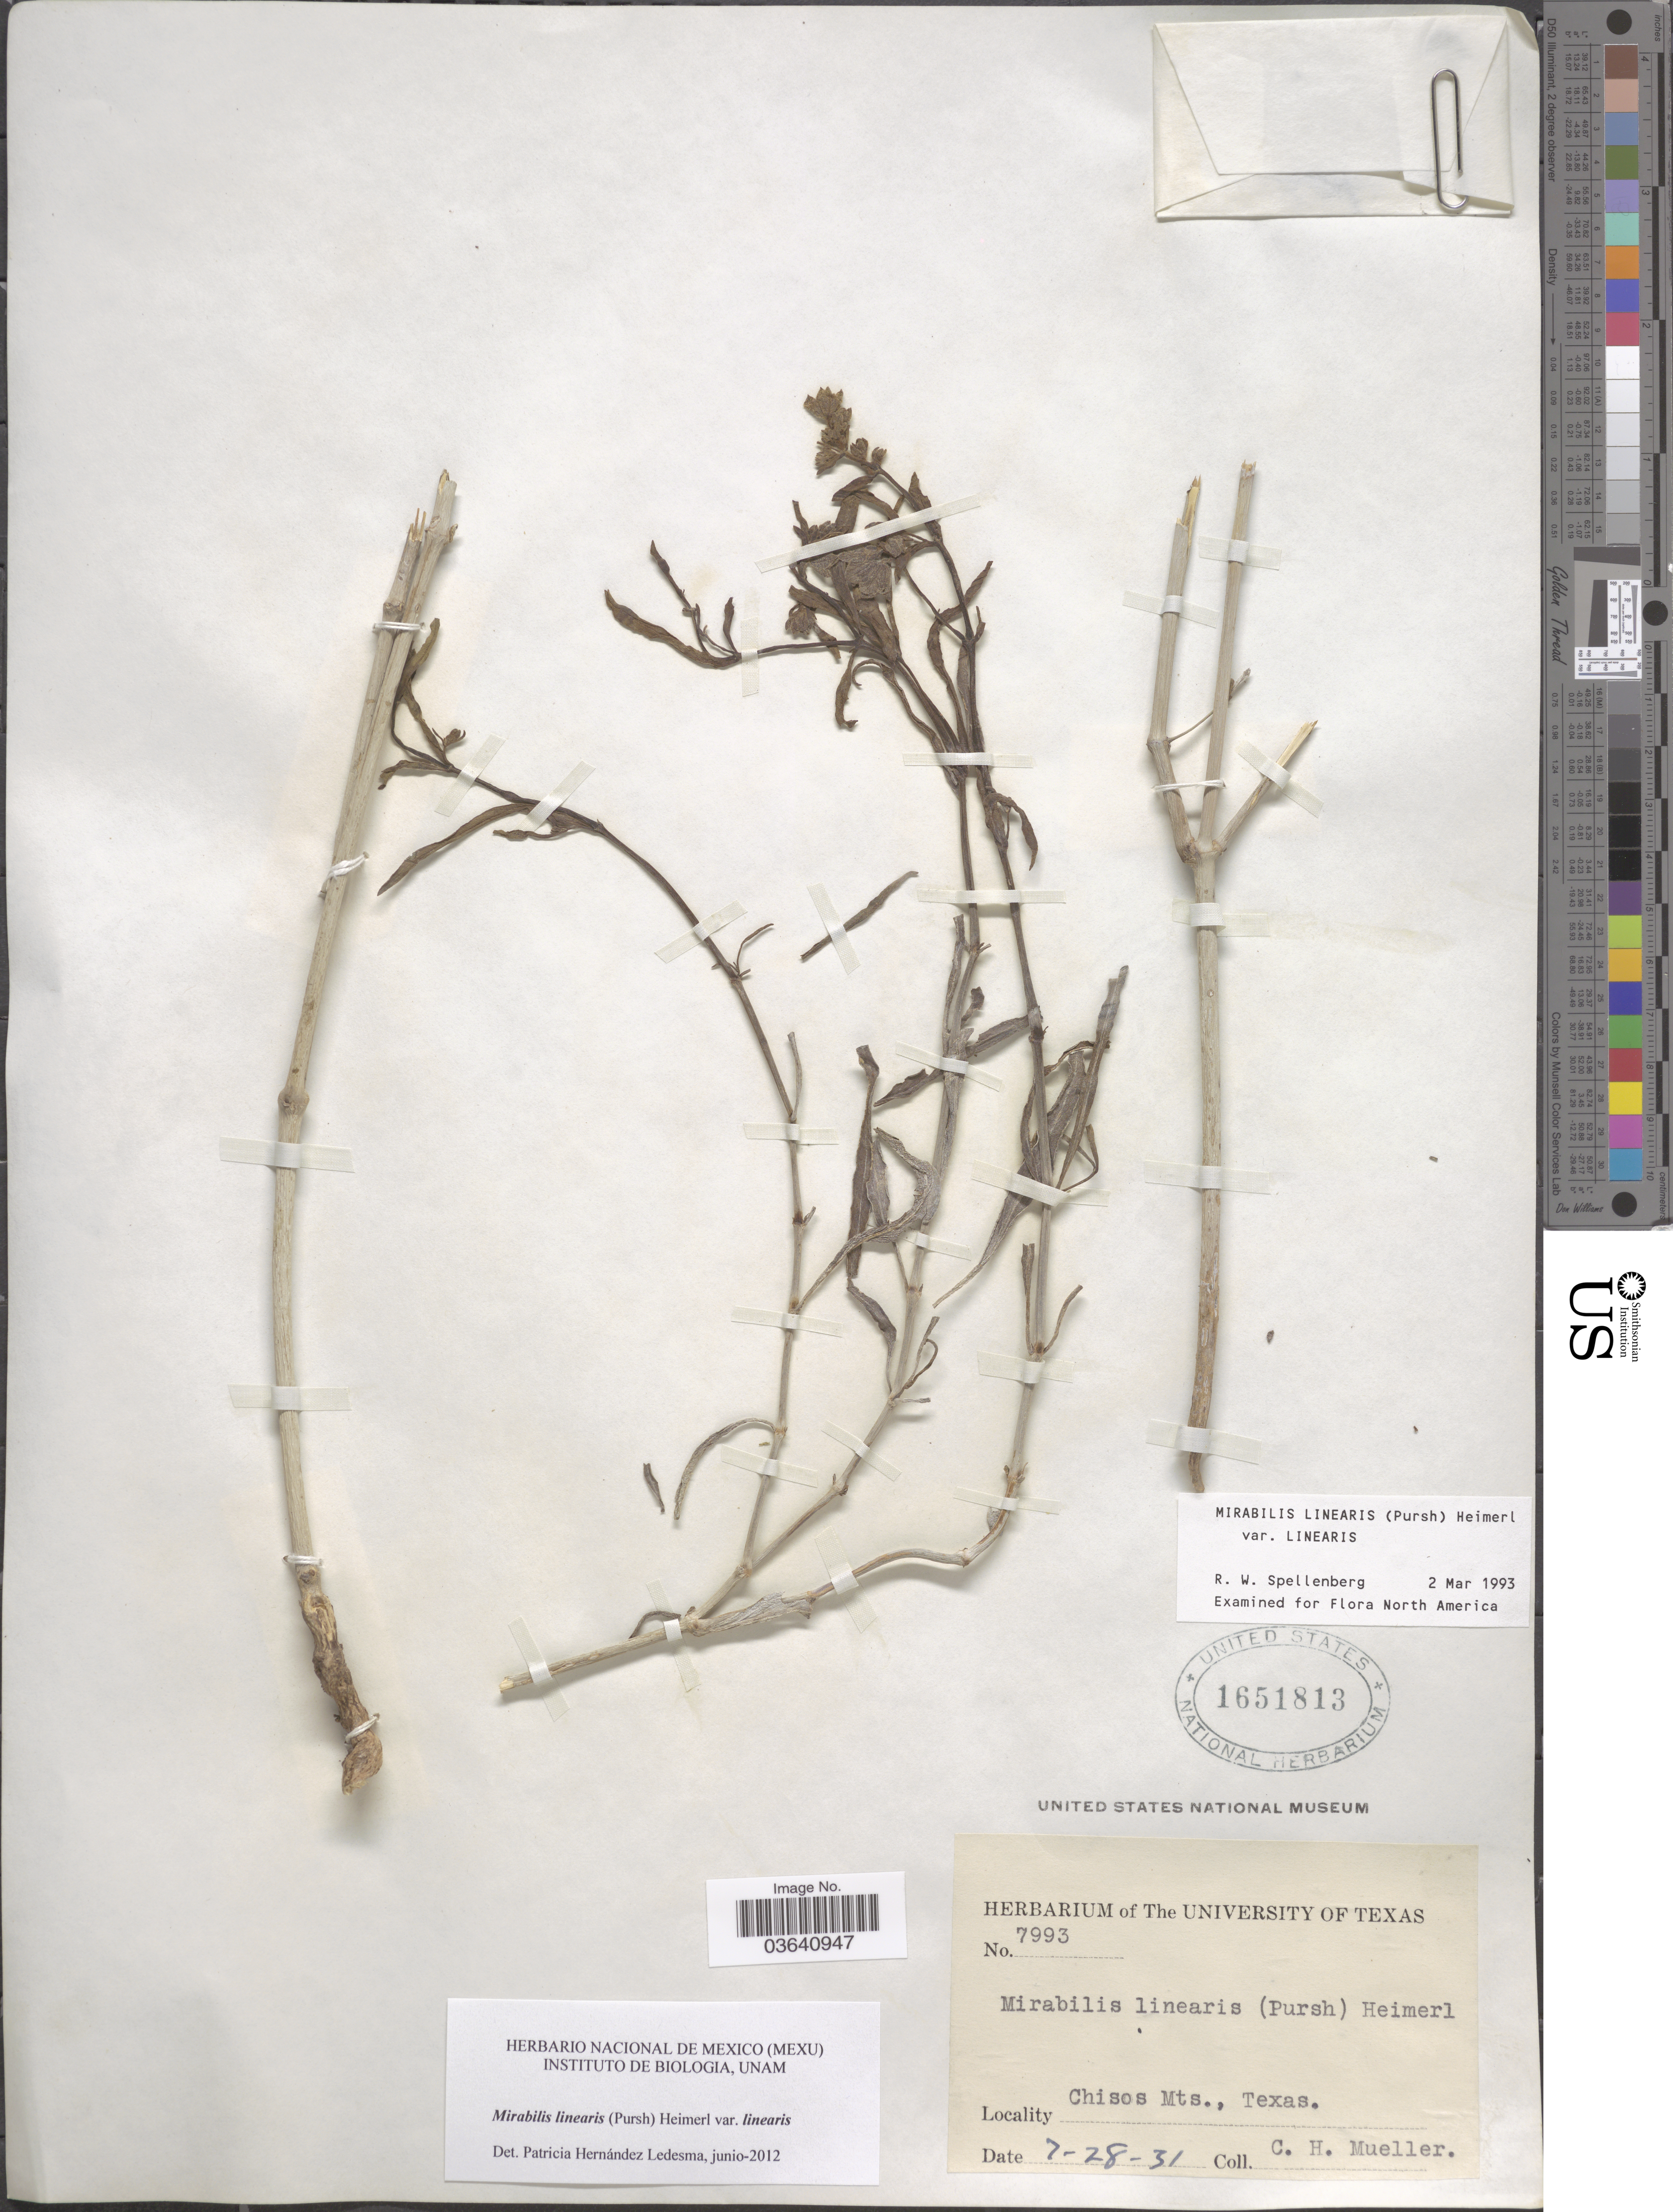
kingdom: Plantae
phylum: Tracheophyta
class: Magnoliopsida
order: Caryophyllales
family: Nyctaginaceae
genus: Mirabilis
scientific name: Mirabilis linearis var. linearis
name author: (Pursh) Heimerl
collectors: C. H. Mueller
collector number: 7993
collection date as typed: Transcribed d/m/y: 28/7/31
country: United States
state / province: Texas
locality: Chisos Mts.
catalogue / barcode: US 1651813